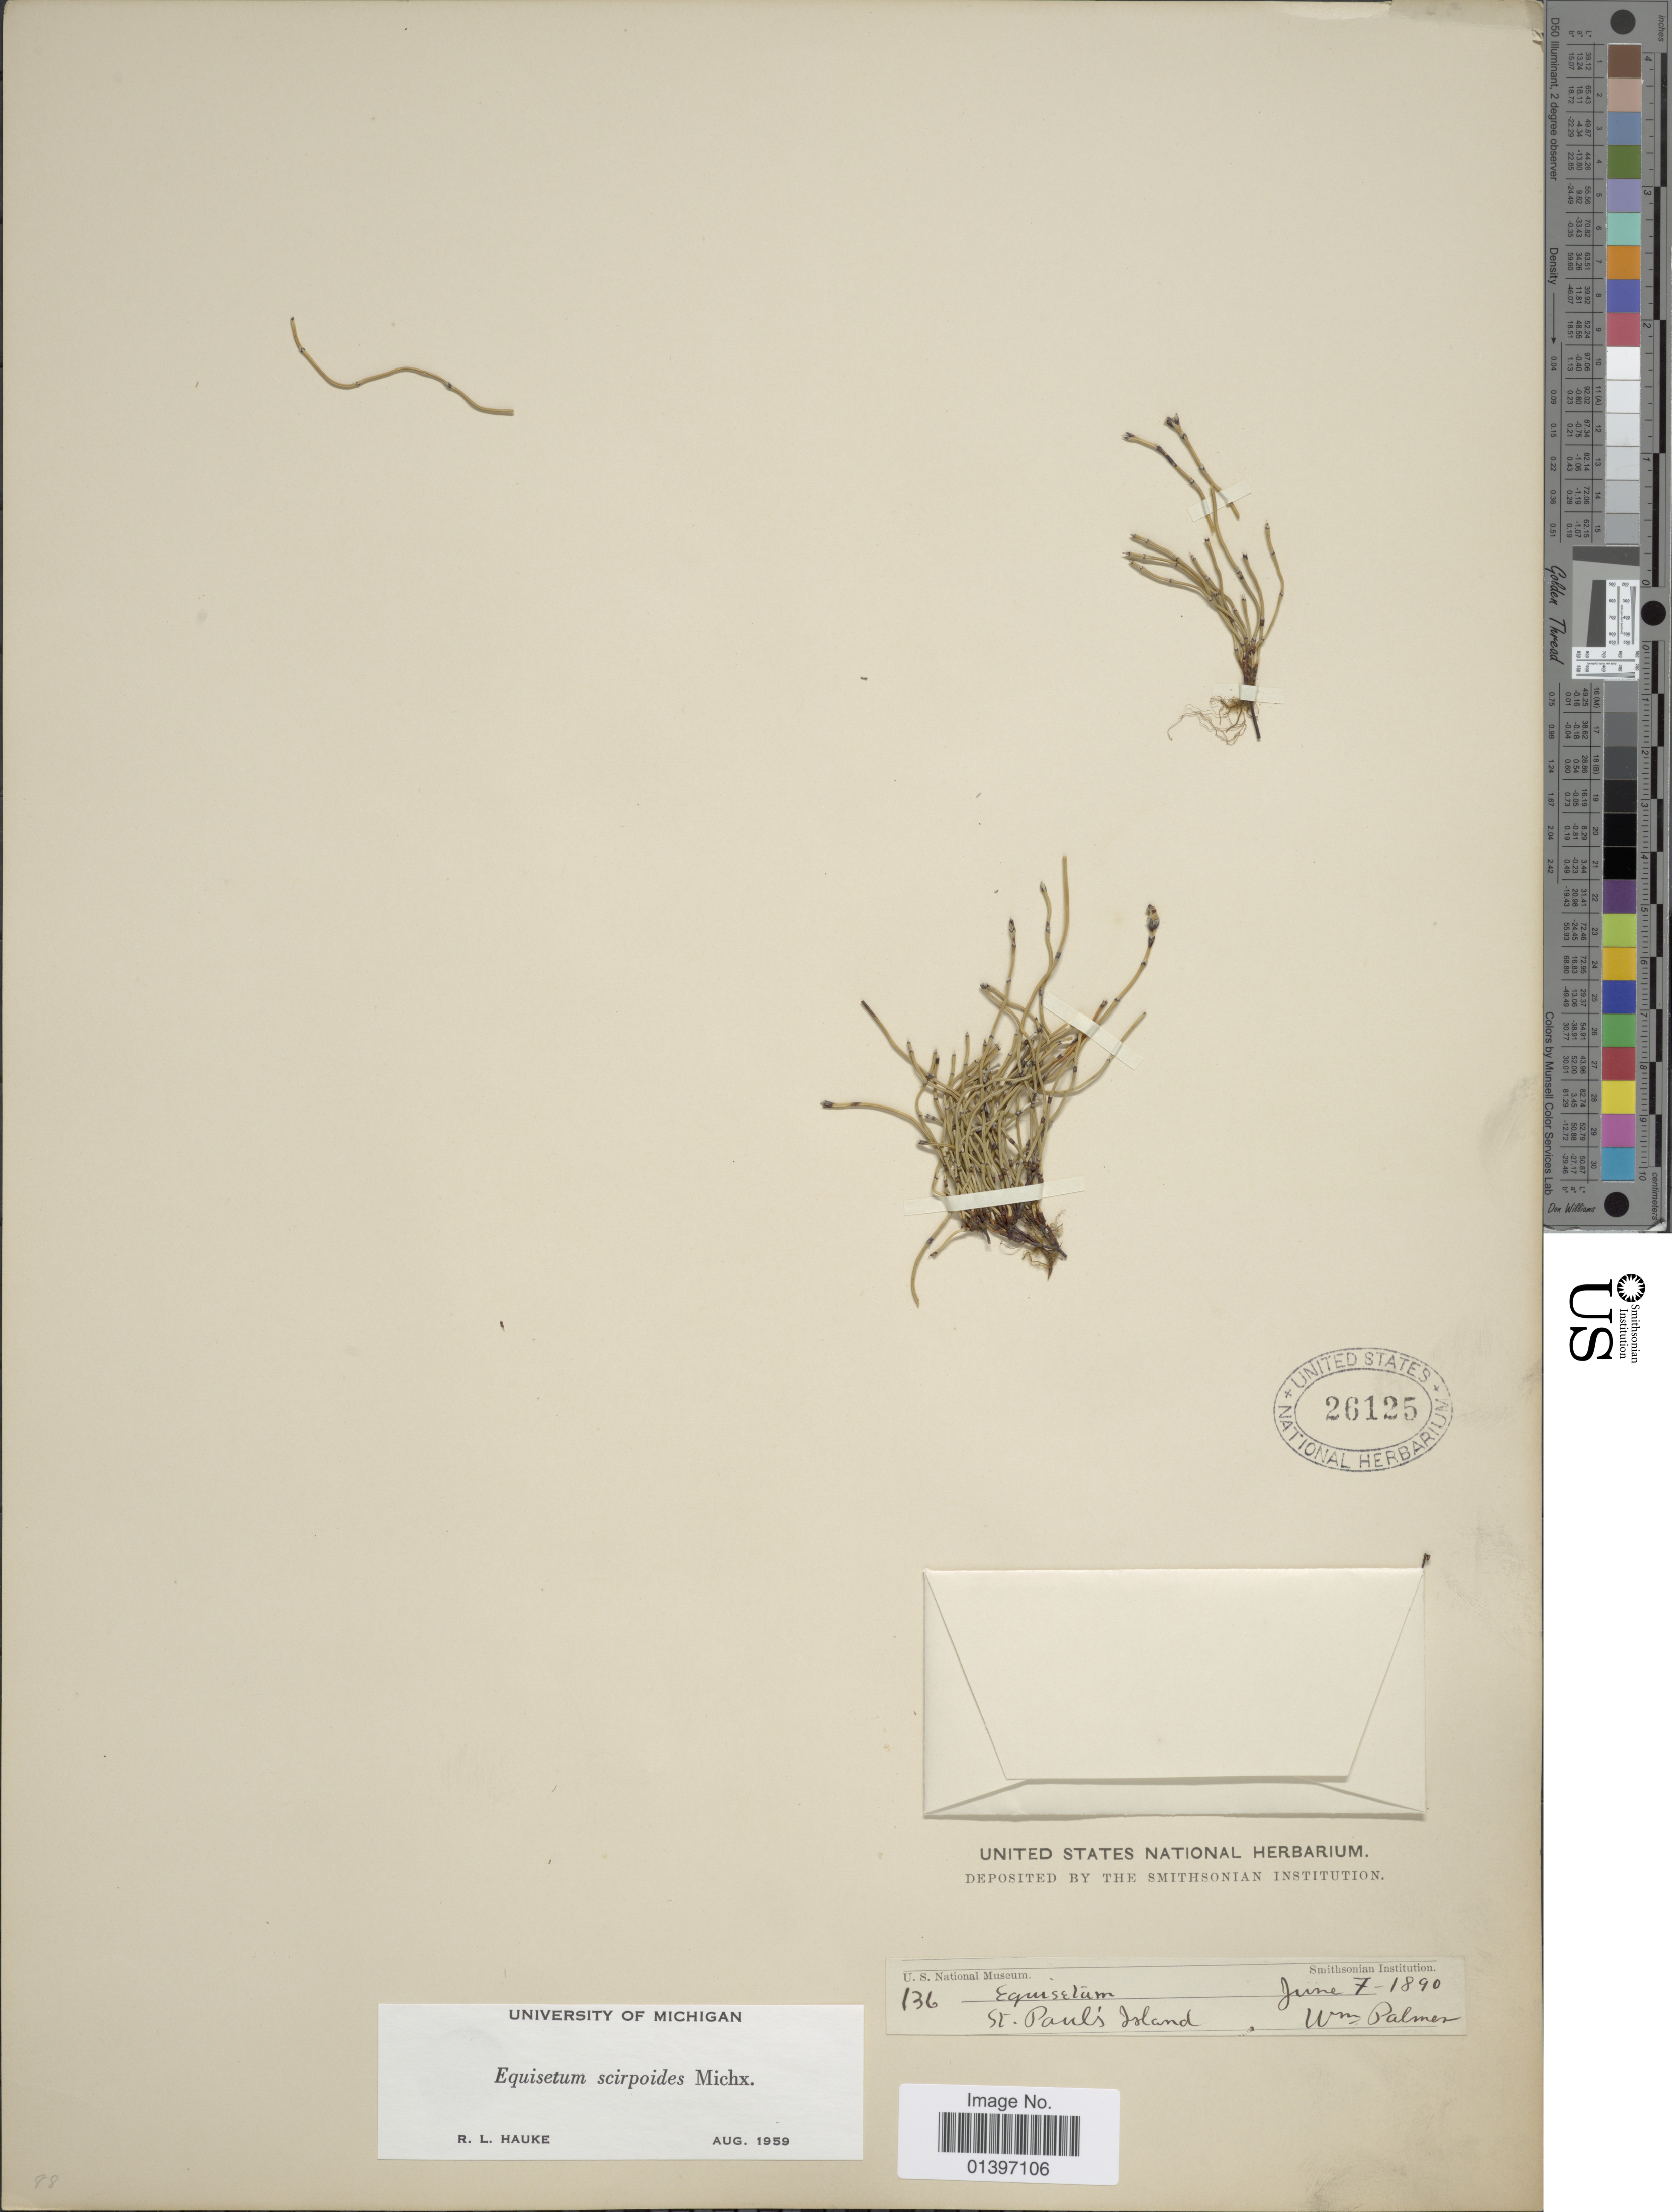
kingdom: Plantae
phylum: Tracheophyta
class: Polypodiopsida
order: Equisetales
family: Equisetaceae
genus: Equisetum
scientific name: Equisetum scirpoides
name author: Michx.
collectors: W. Palmer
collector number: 136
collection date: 1890-06-07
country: United States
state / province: Alaska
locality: St. Paulis Island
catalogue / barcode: US 26125